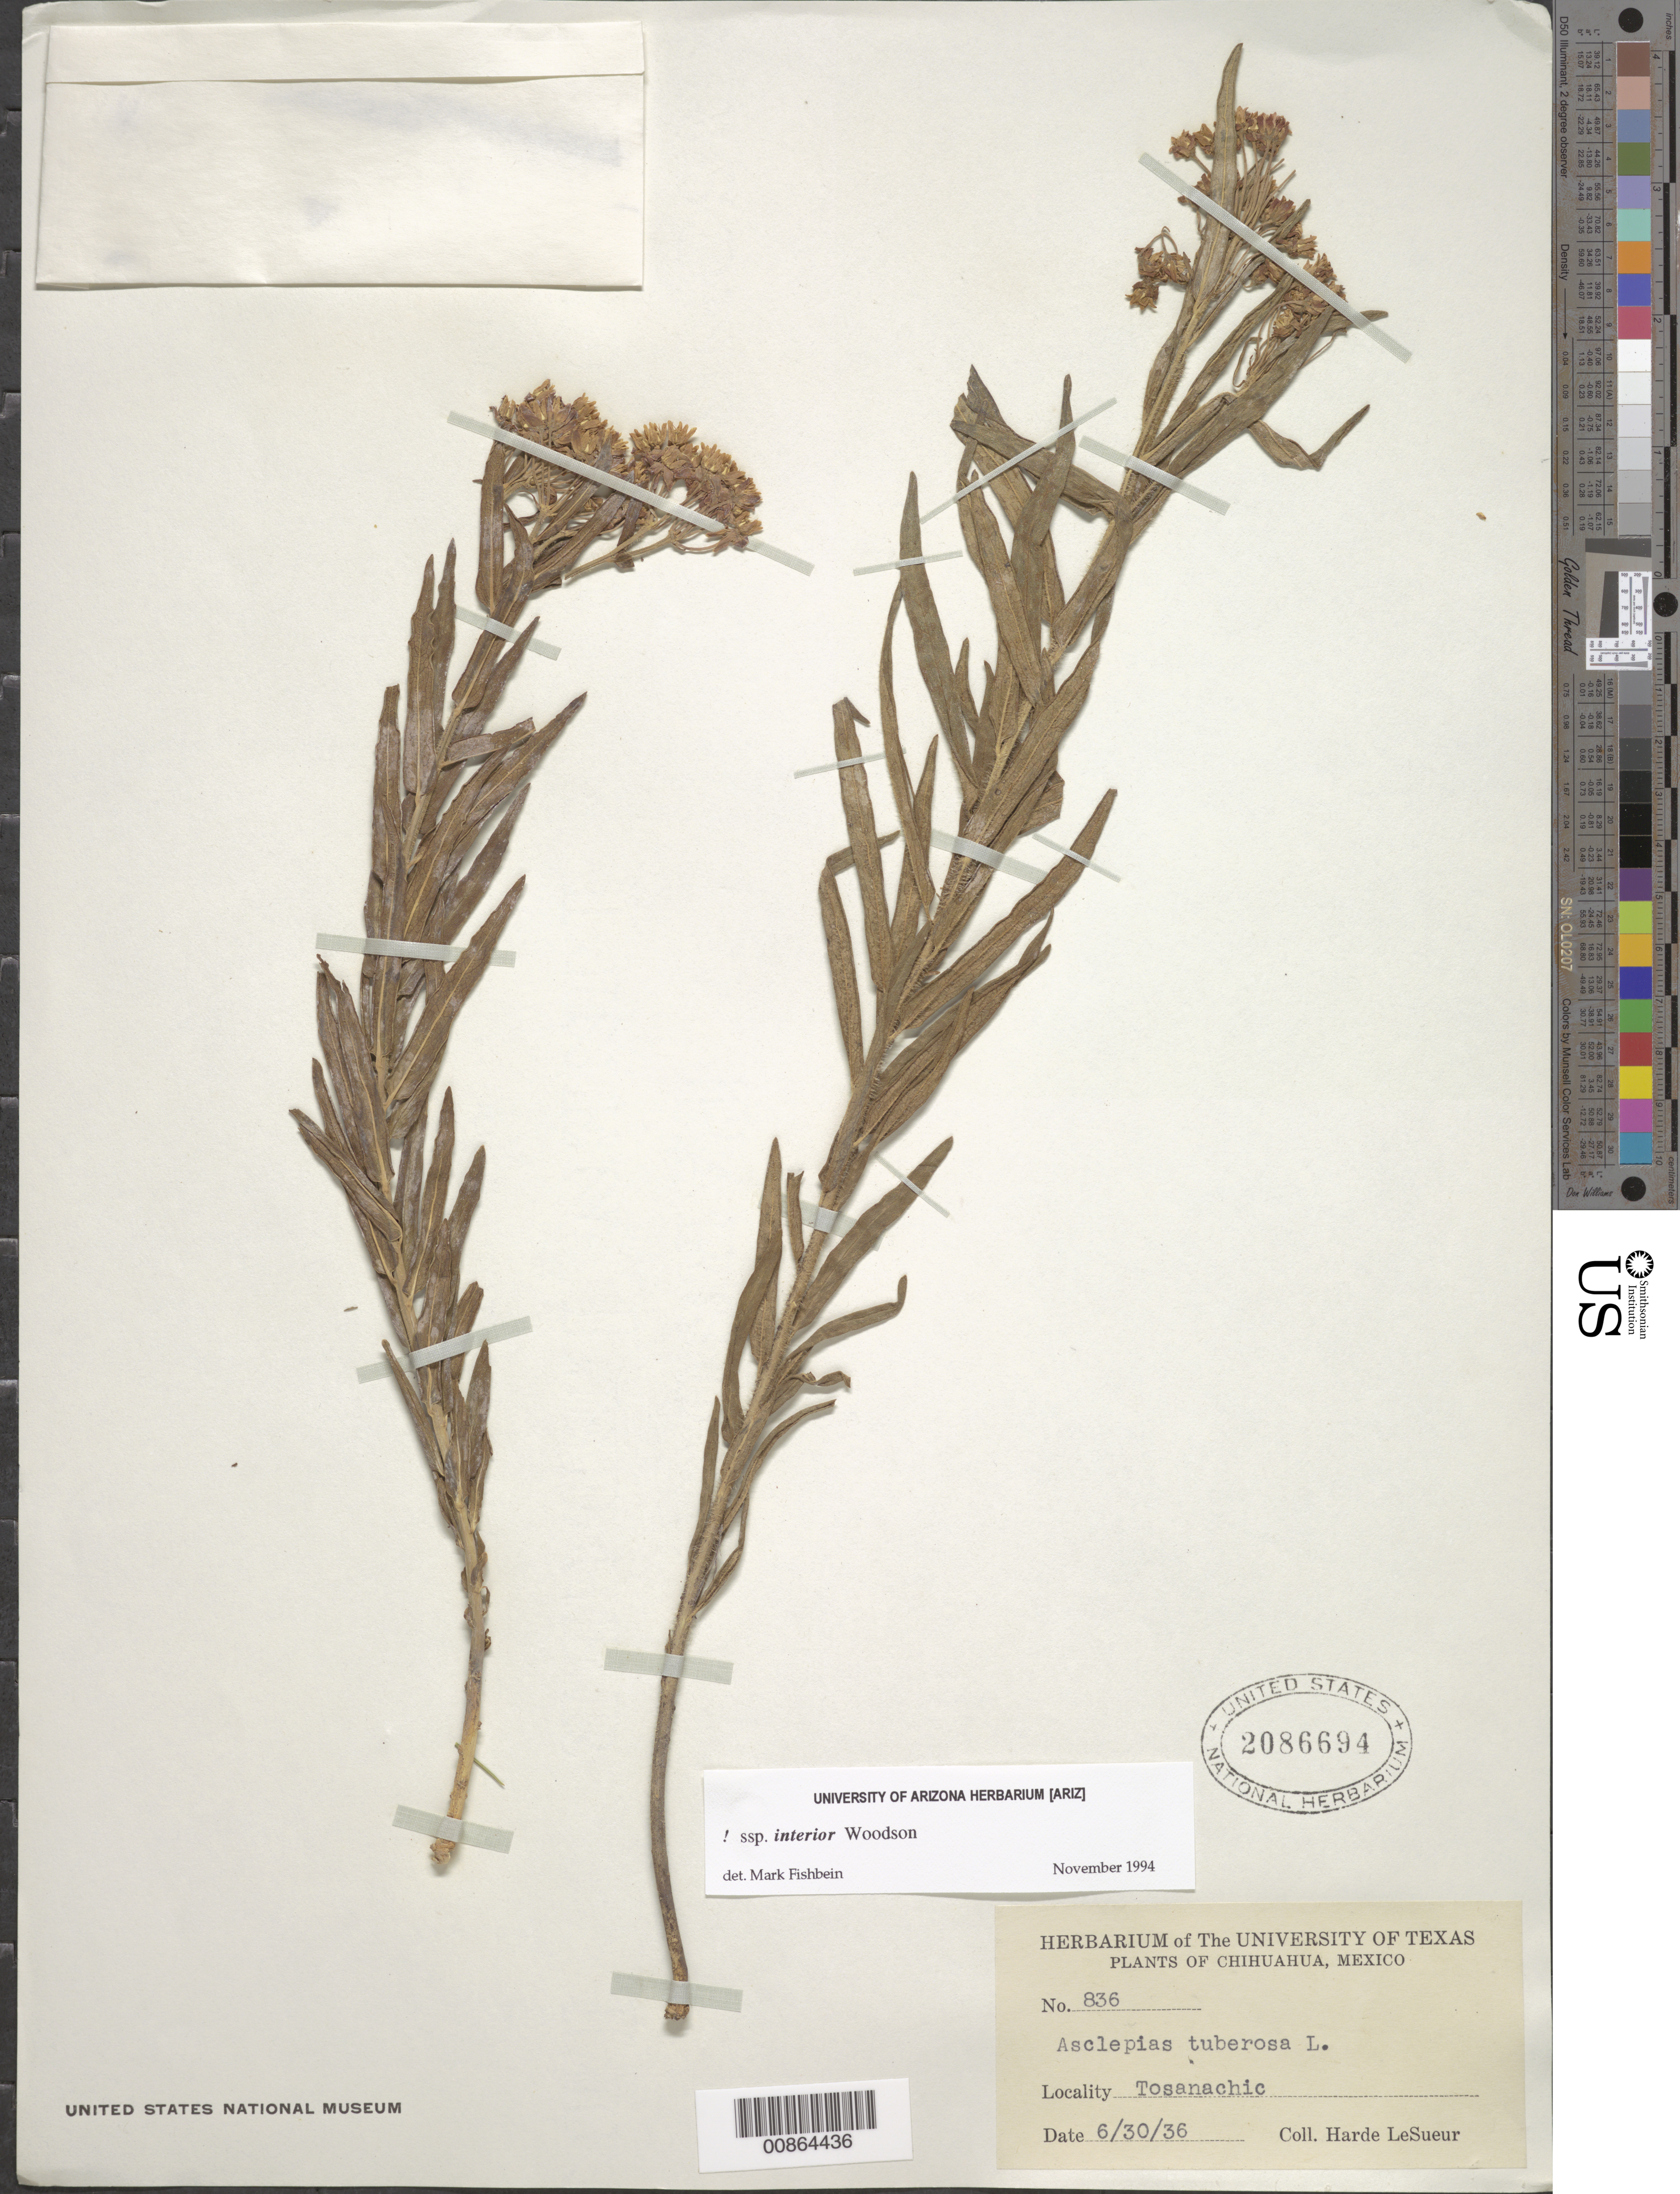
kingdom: Plantae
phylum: Tracheophyta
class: Magnoliopsida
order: Gentianales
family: Apocynaceae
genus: Asclepias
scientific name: Asclepias tuberosa subsp. interior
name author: Woodson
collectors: D. H. LeSueur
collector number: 836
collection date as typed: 30 Jun 1936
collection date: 1936-06-30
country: Mexico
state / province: Chihuahua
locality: Tosanachic, Chihuahua.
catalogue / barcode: US 2086694